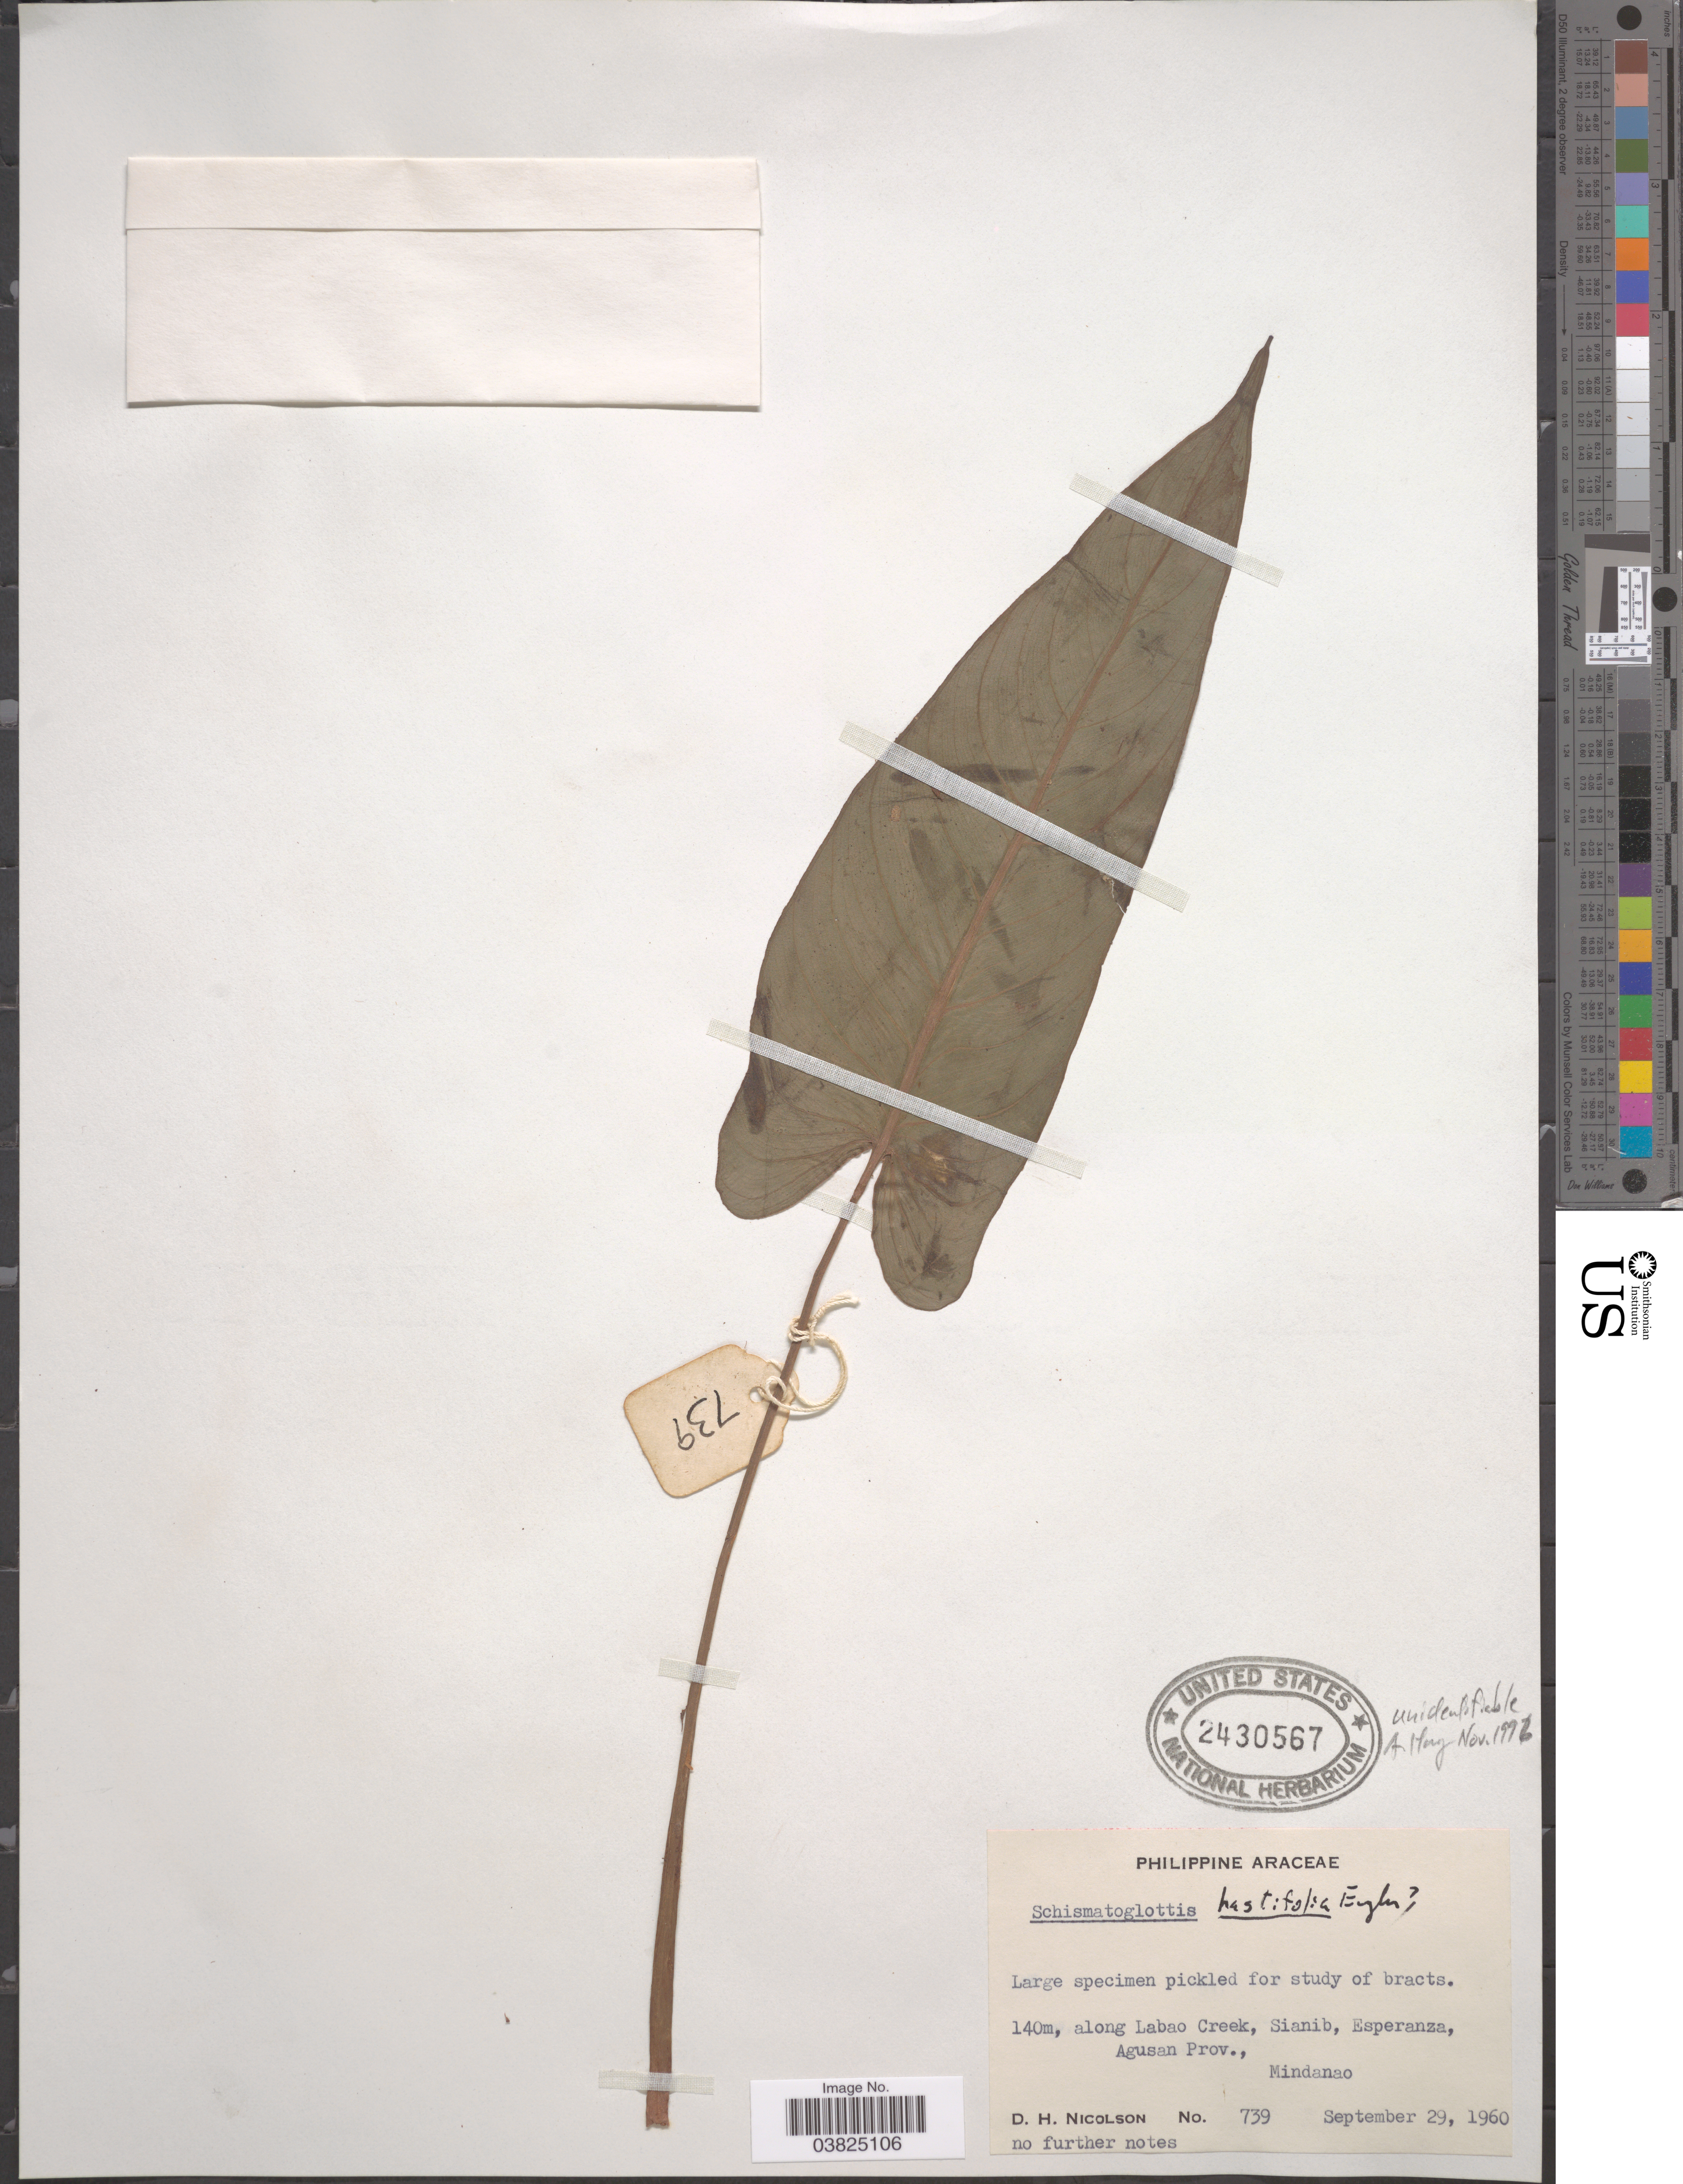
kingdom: Plantae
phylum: Tracheophyta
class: Liliopsida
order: Alismatales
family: Araceae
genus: Schismatoglottis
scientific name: Schismatoglottis sp.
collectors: D. H. Nicolson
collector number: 739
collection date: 1960-09-29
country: Philippines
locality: Along Labao Creek, Sianib, Esperanza, Agusan Prov., Mindanao.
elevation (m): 140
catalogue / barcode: US 2430567